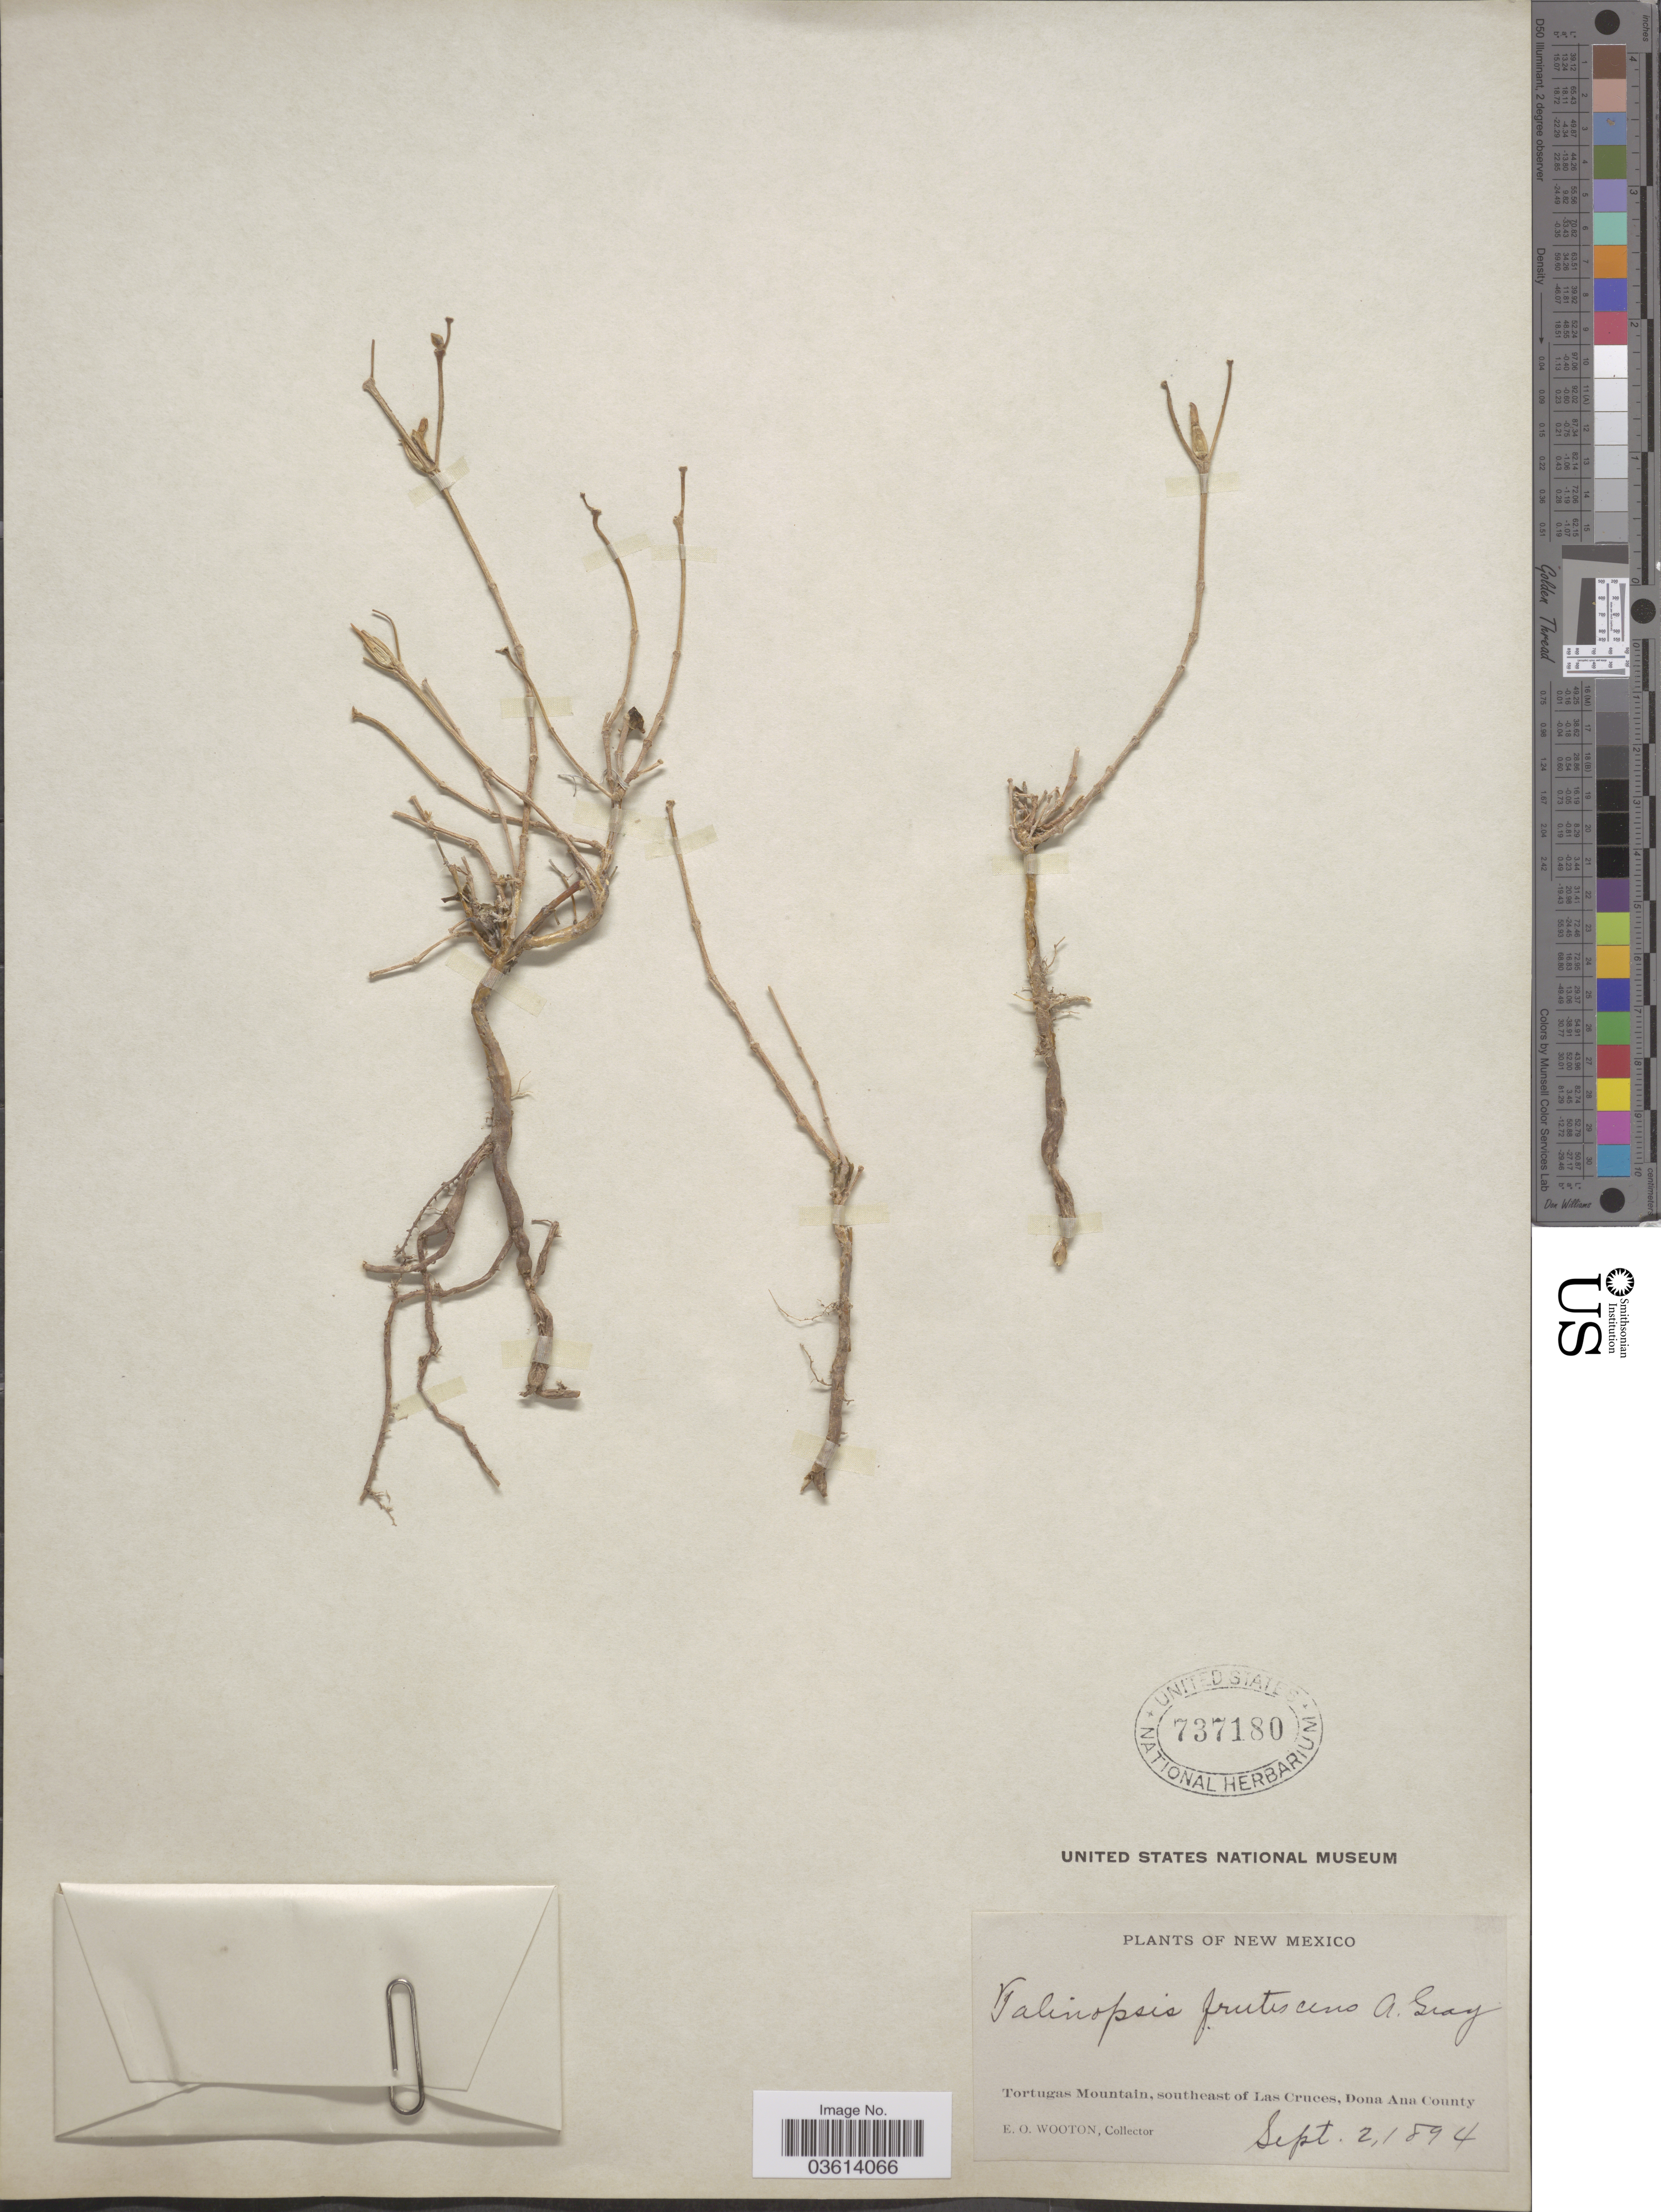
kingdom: Plantae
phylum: Tracheophyta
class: Magnoliopsida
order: Caryophyllales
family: Anacampserotaceae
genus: Talinopsis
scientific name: Talinopsis frutescens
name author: A. Gray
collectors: E. O. Wooton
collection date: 1894-09-02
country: United States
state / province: New Mexico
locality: Tortugas Mountain, southeast of Las Cruces, Dona Ana County.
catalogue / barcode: US 737180